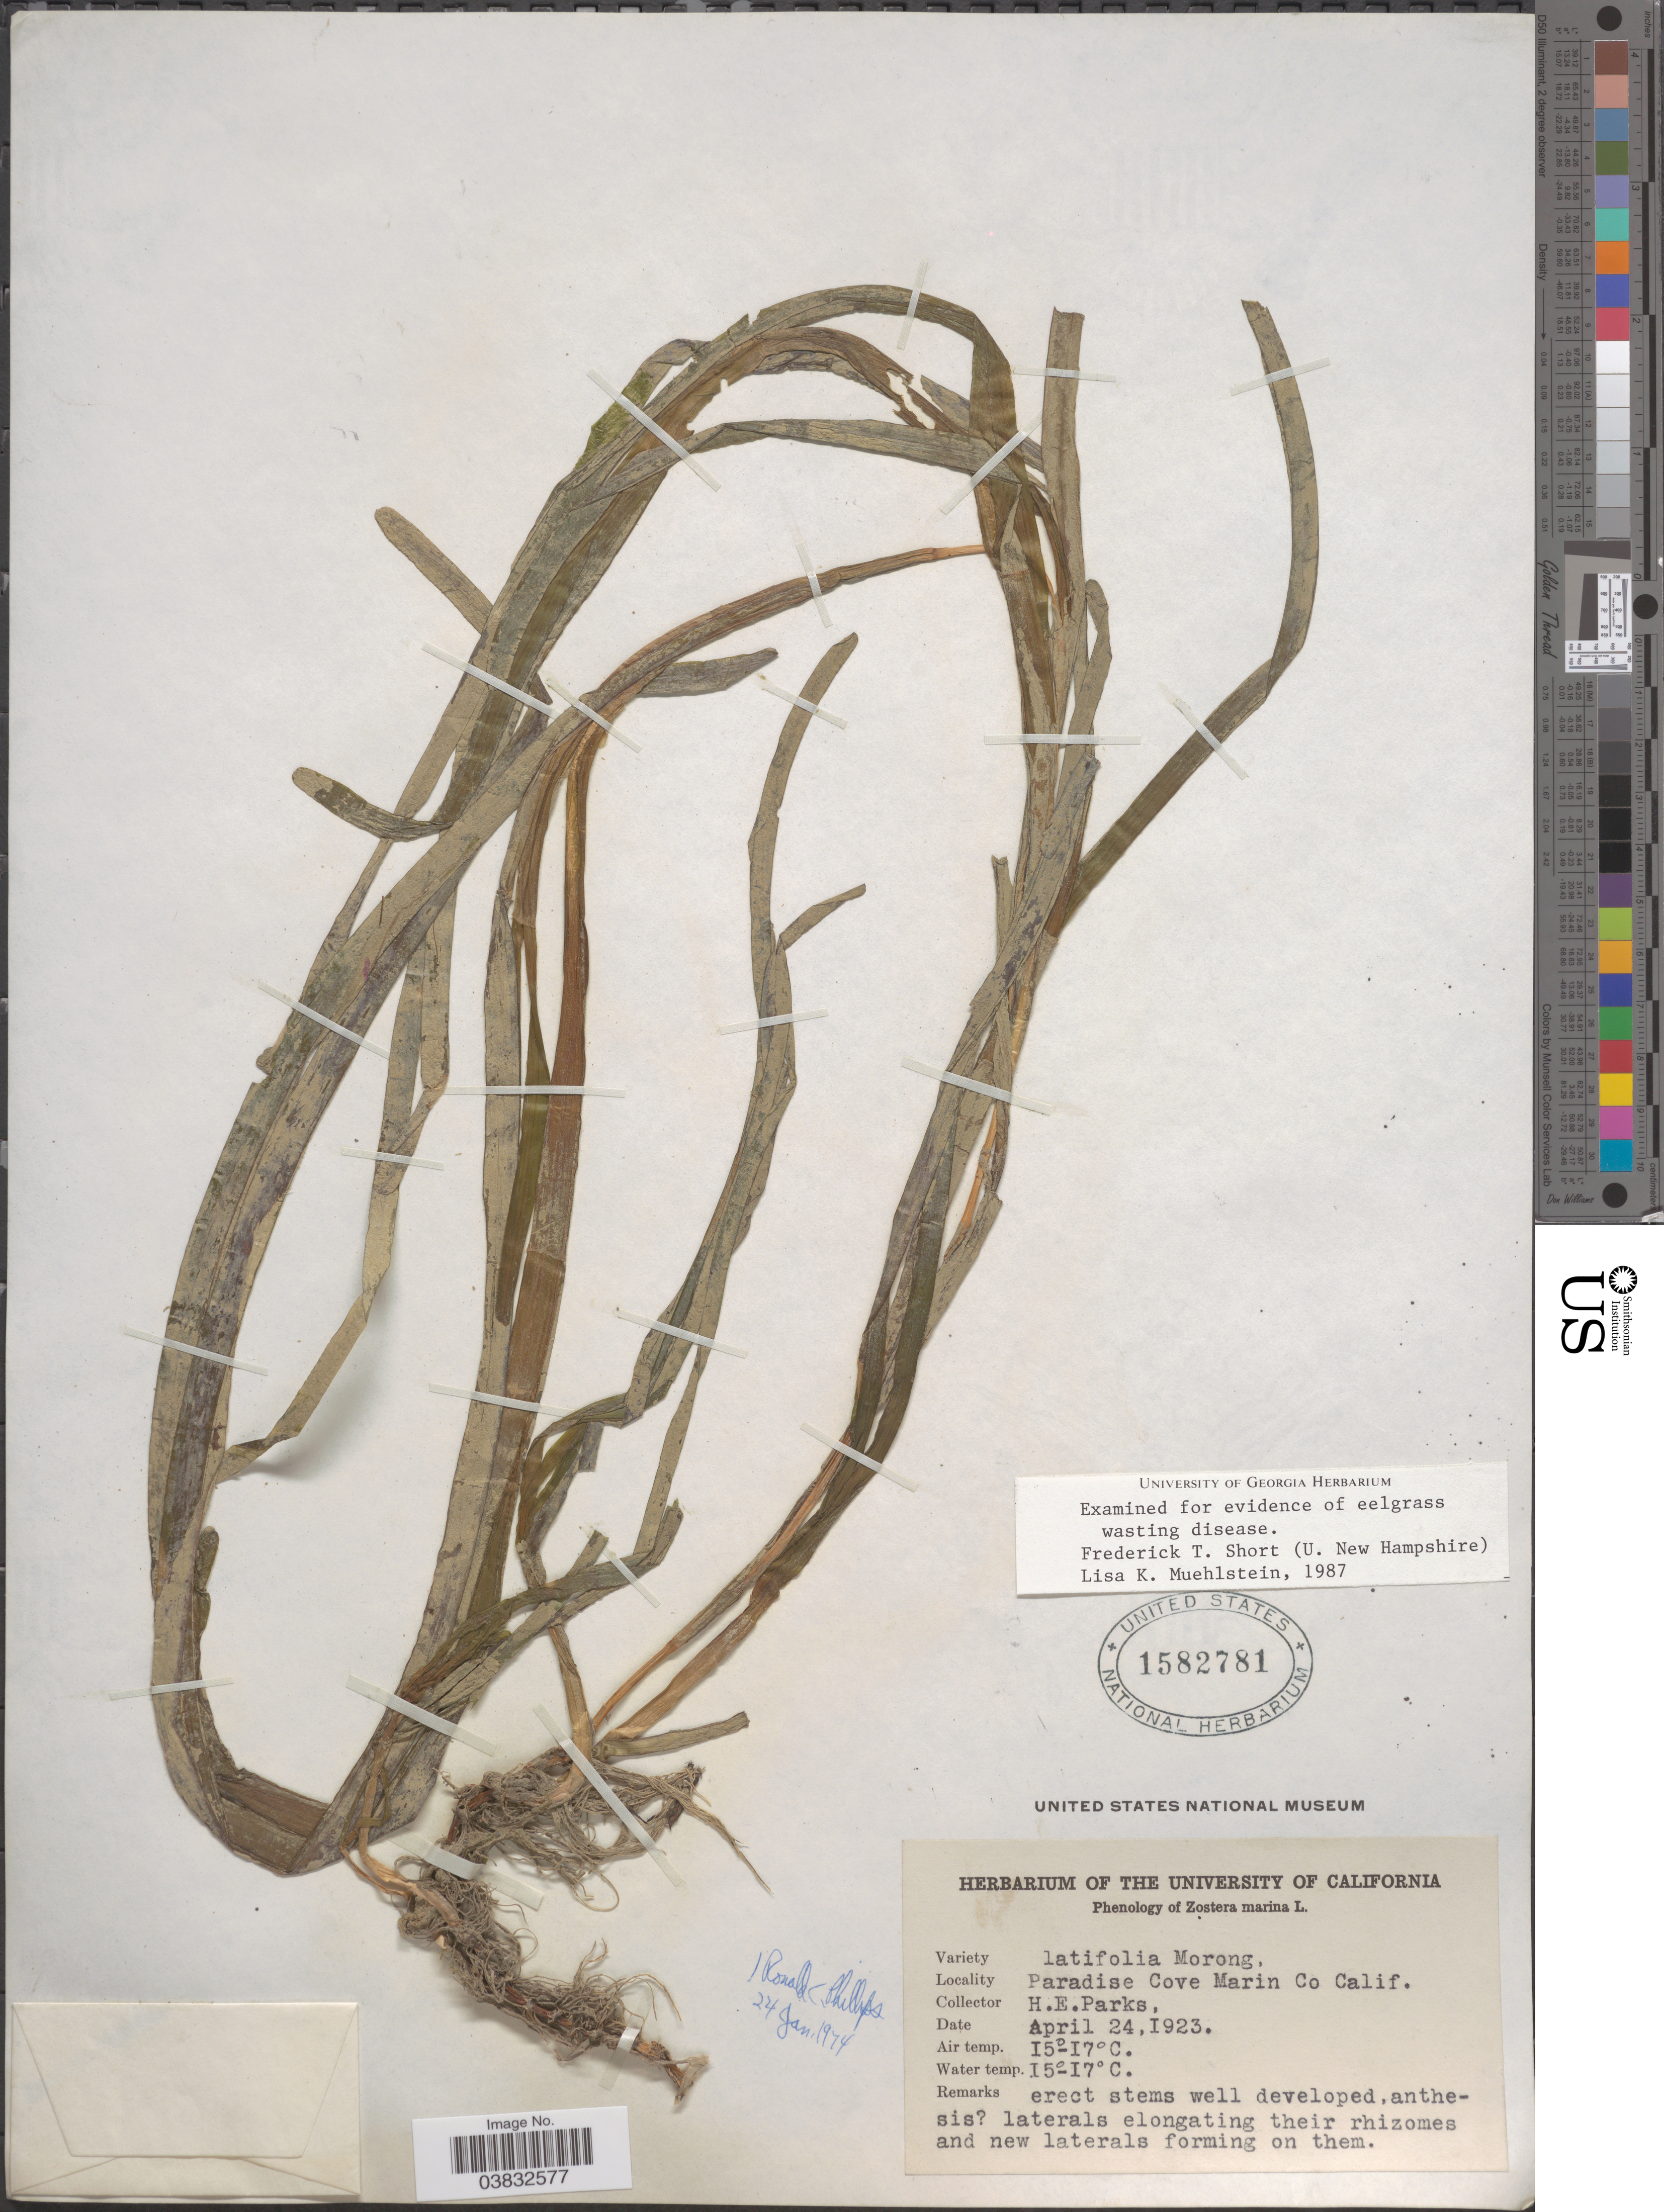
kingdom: Plantae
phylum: Tracheophyta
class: Liliopsida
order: Alismatales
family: Zosteraceae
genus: Zostera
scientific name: Zostera marina var. latifolia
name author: L.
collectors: H. E. Parks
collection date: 1923-04-24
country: United States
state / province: California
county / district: Marin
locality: Paradise Cove Marin Co.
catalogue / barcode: US 1582781